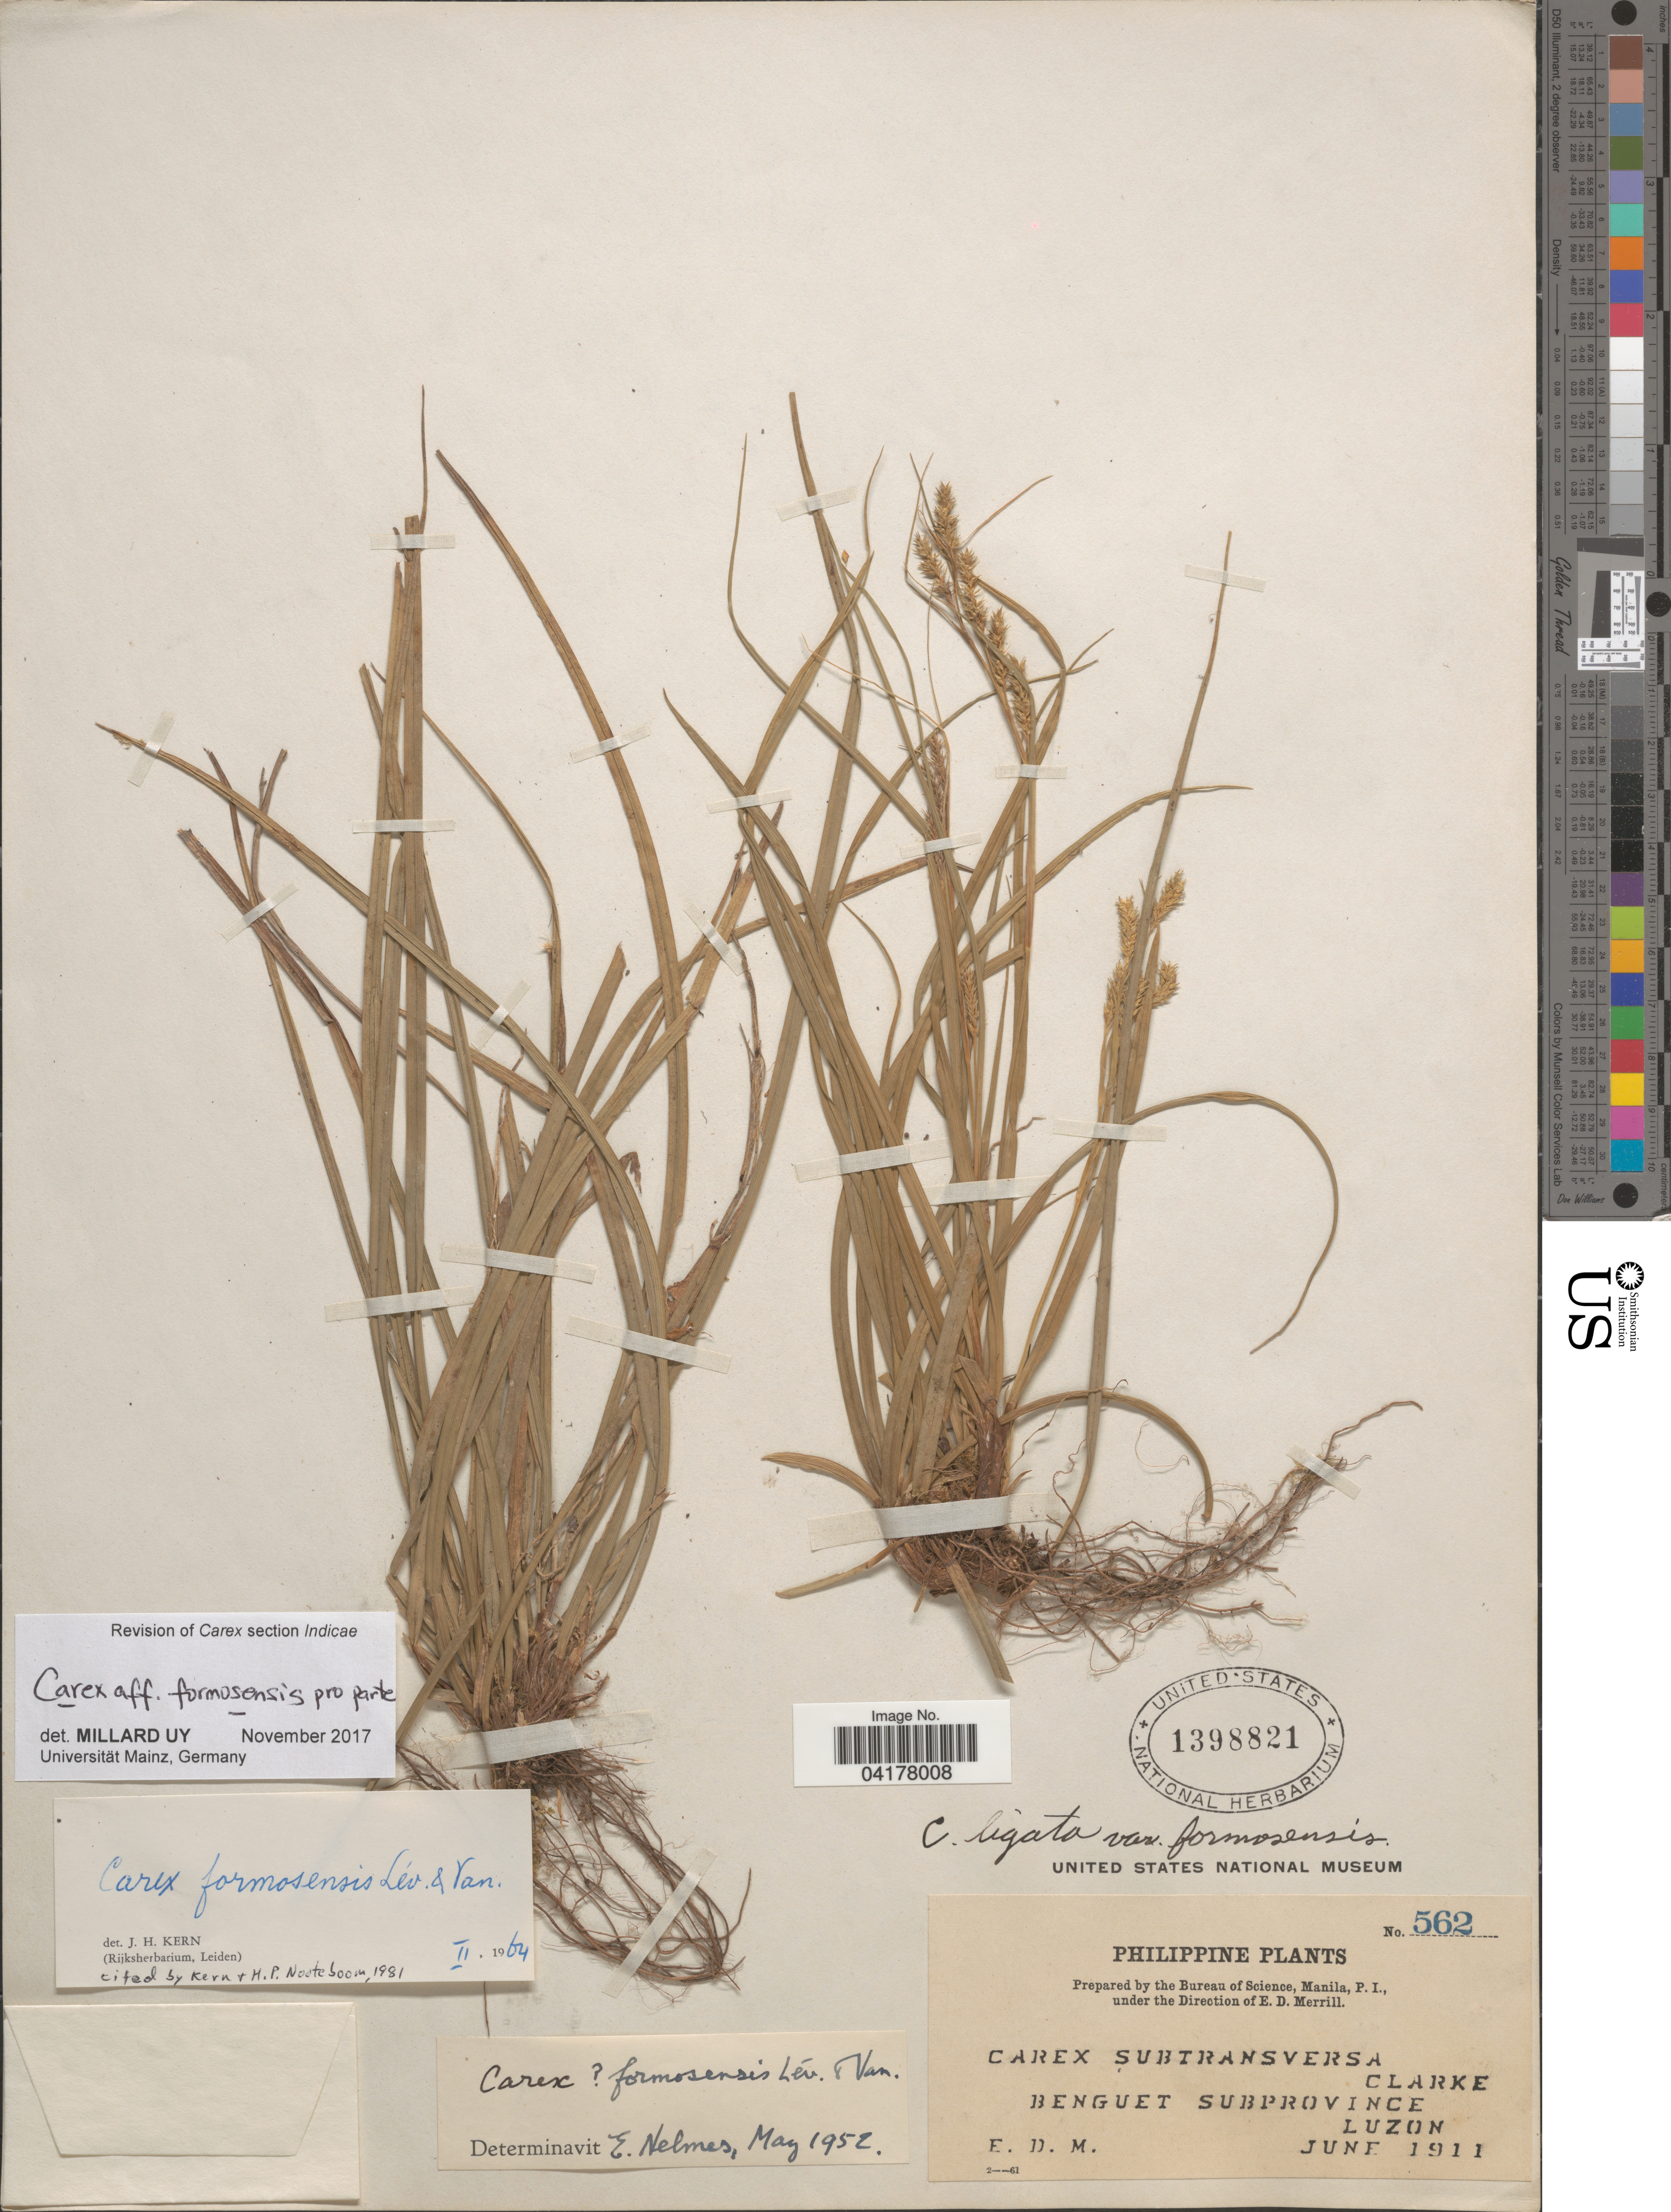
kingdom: Plantae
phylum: Tracheophyta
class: Liliopsida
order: Poales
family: Cyperaceae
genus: Carex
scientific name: Carex formosensis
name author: H. Lév. & Vaniot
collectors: E. D. Merrill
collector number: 562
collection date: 1911-06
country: Philippines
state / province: Cordillera (Administrative Region)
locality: Benguet Subprovince. Luzon.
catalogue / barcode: US 1398821